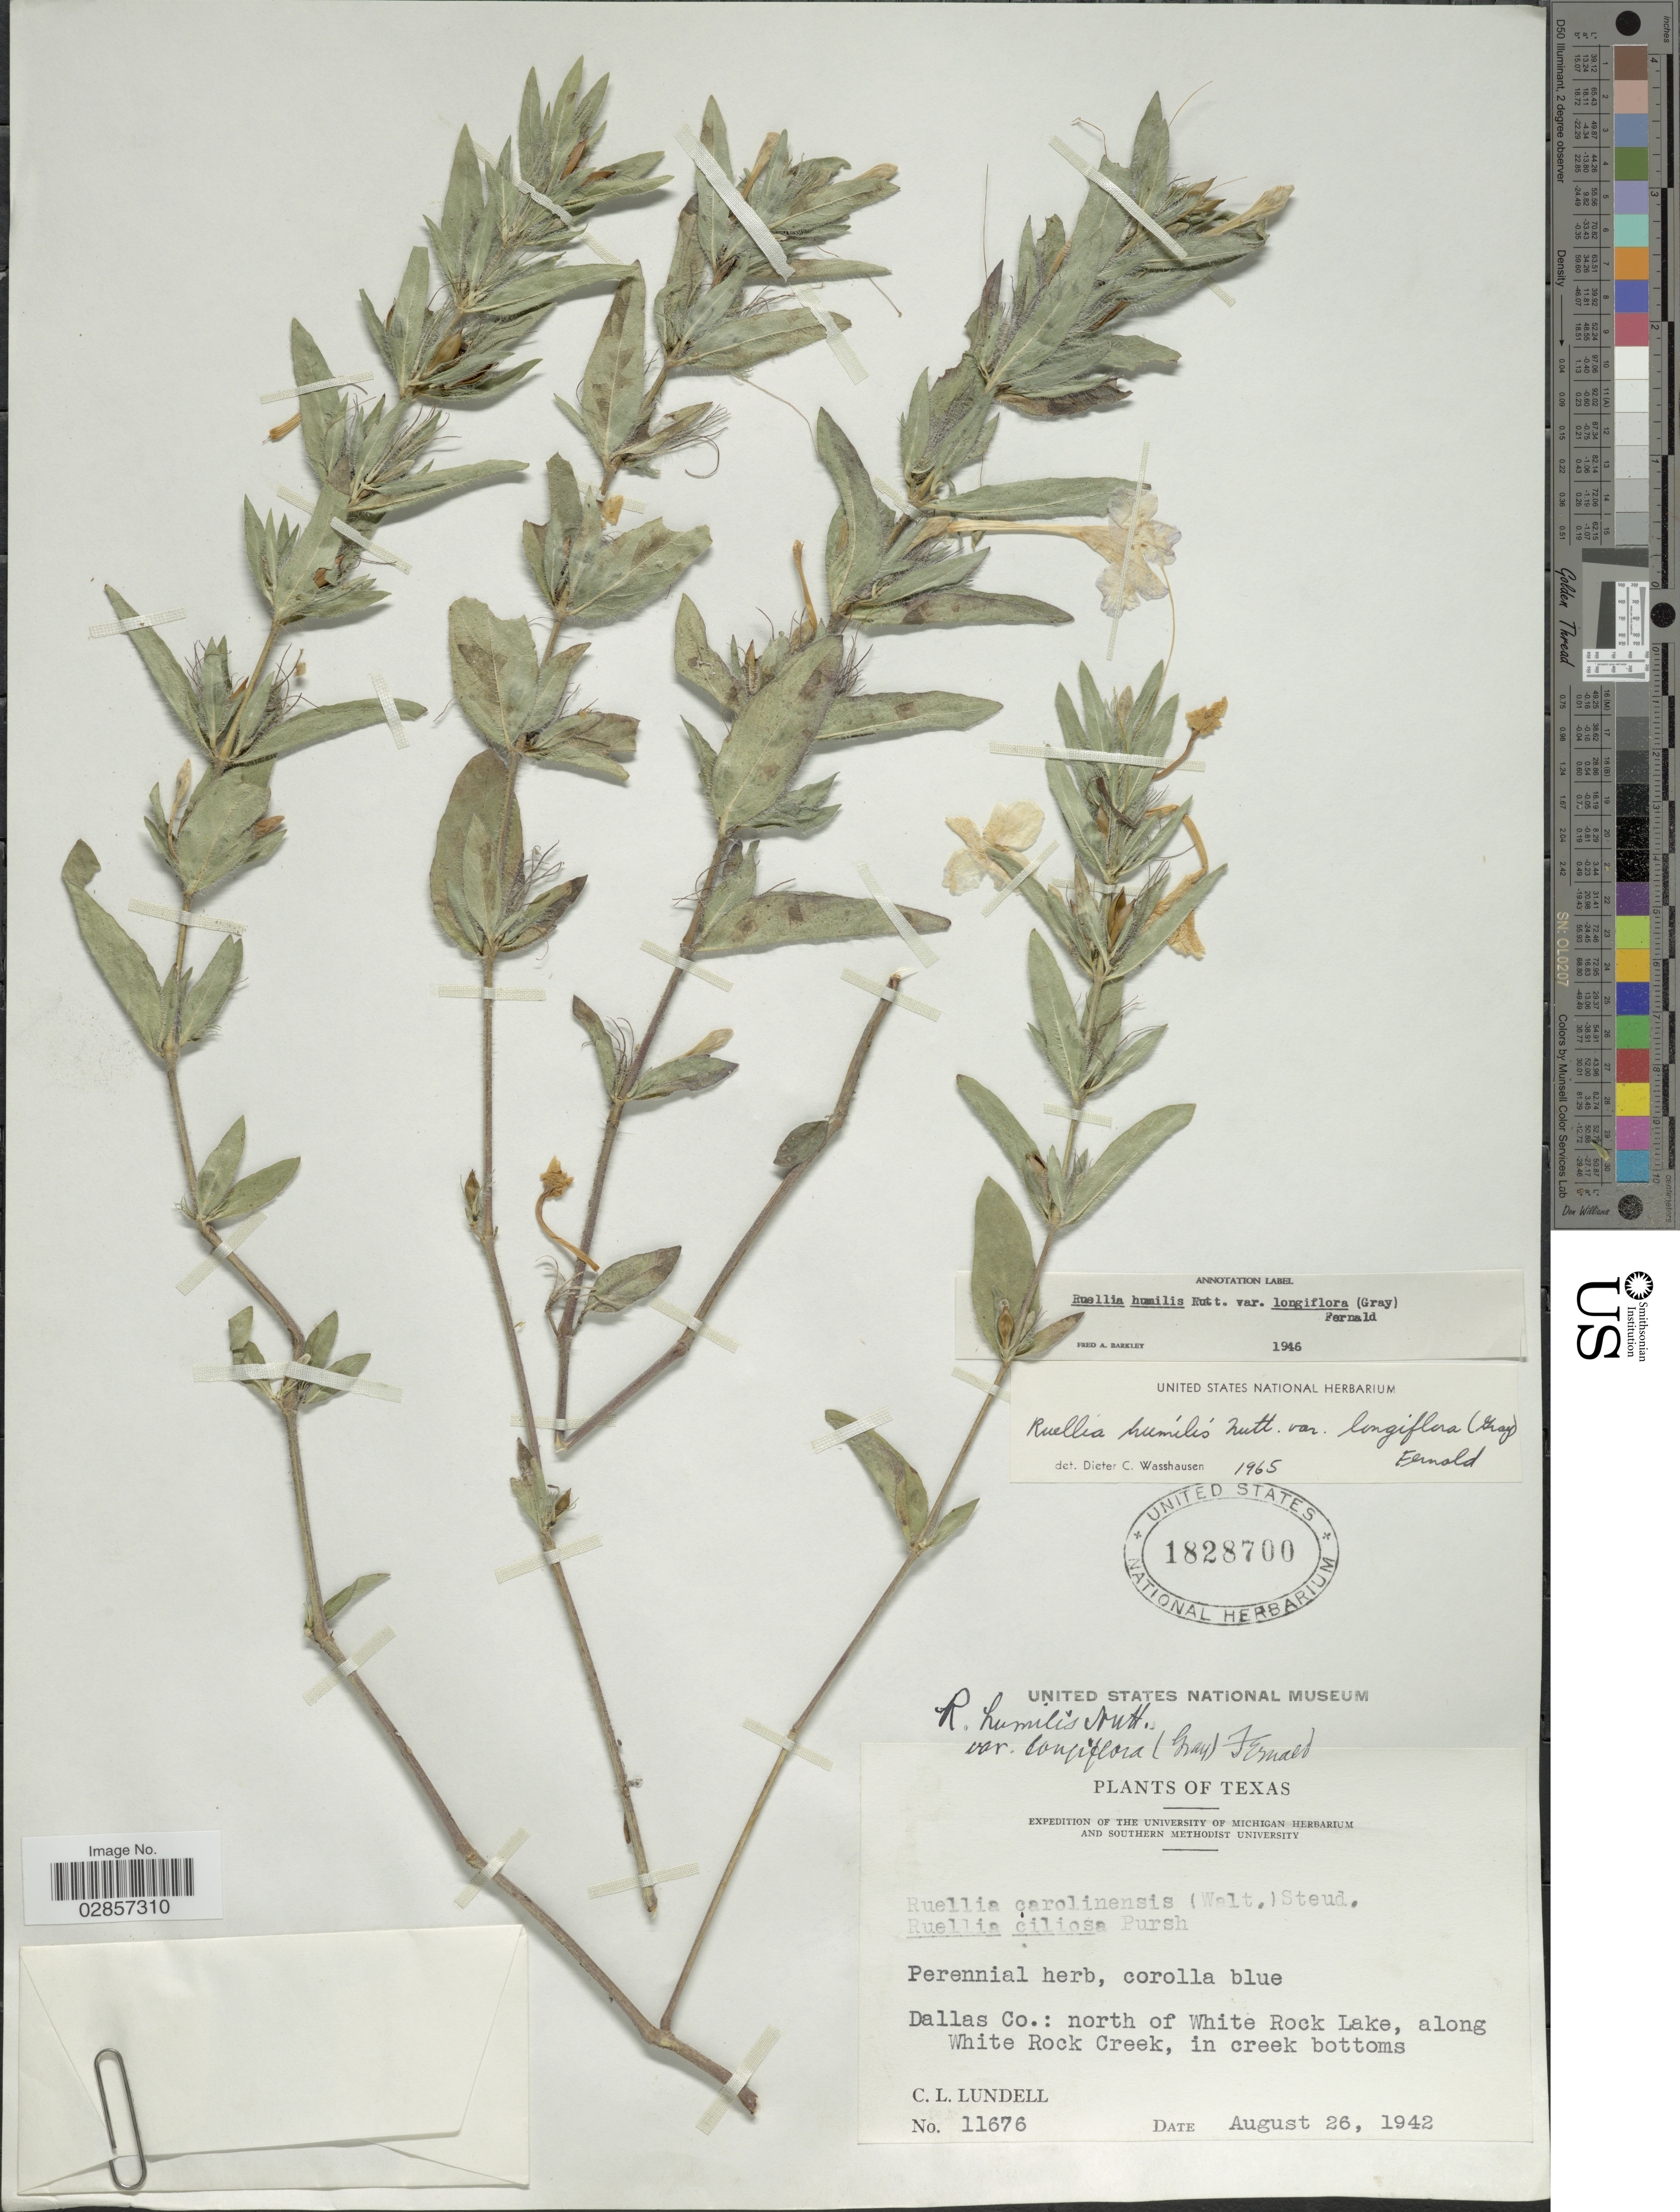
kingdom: Plantae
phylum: Tracheophyta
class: Magnoliopsida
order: Lamiales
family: Acanthaceae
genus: Ruellia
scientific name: Ruellia humilis var. longiflora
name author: (A. Gray) Fernald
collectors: C. L. Lundell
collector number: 11676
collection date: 1942-08-26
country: United States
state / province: Texas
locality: Dallas Co.: north of White Rock Lake, along White Rock Creek, in creek bottoms.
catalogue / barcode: US 1828700